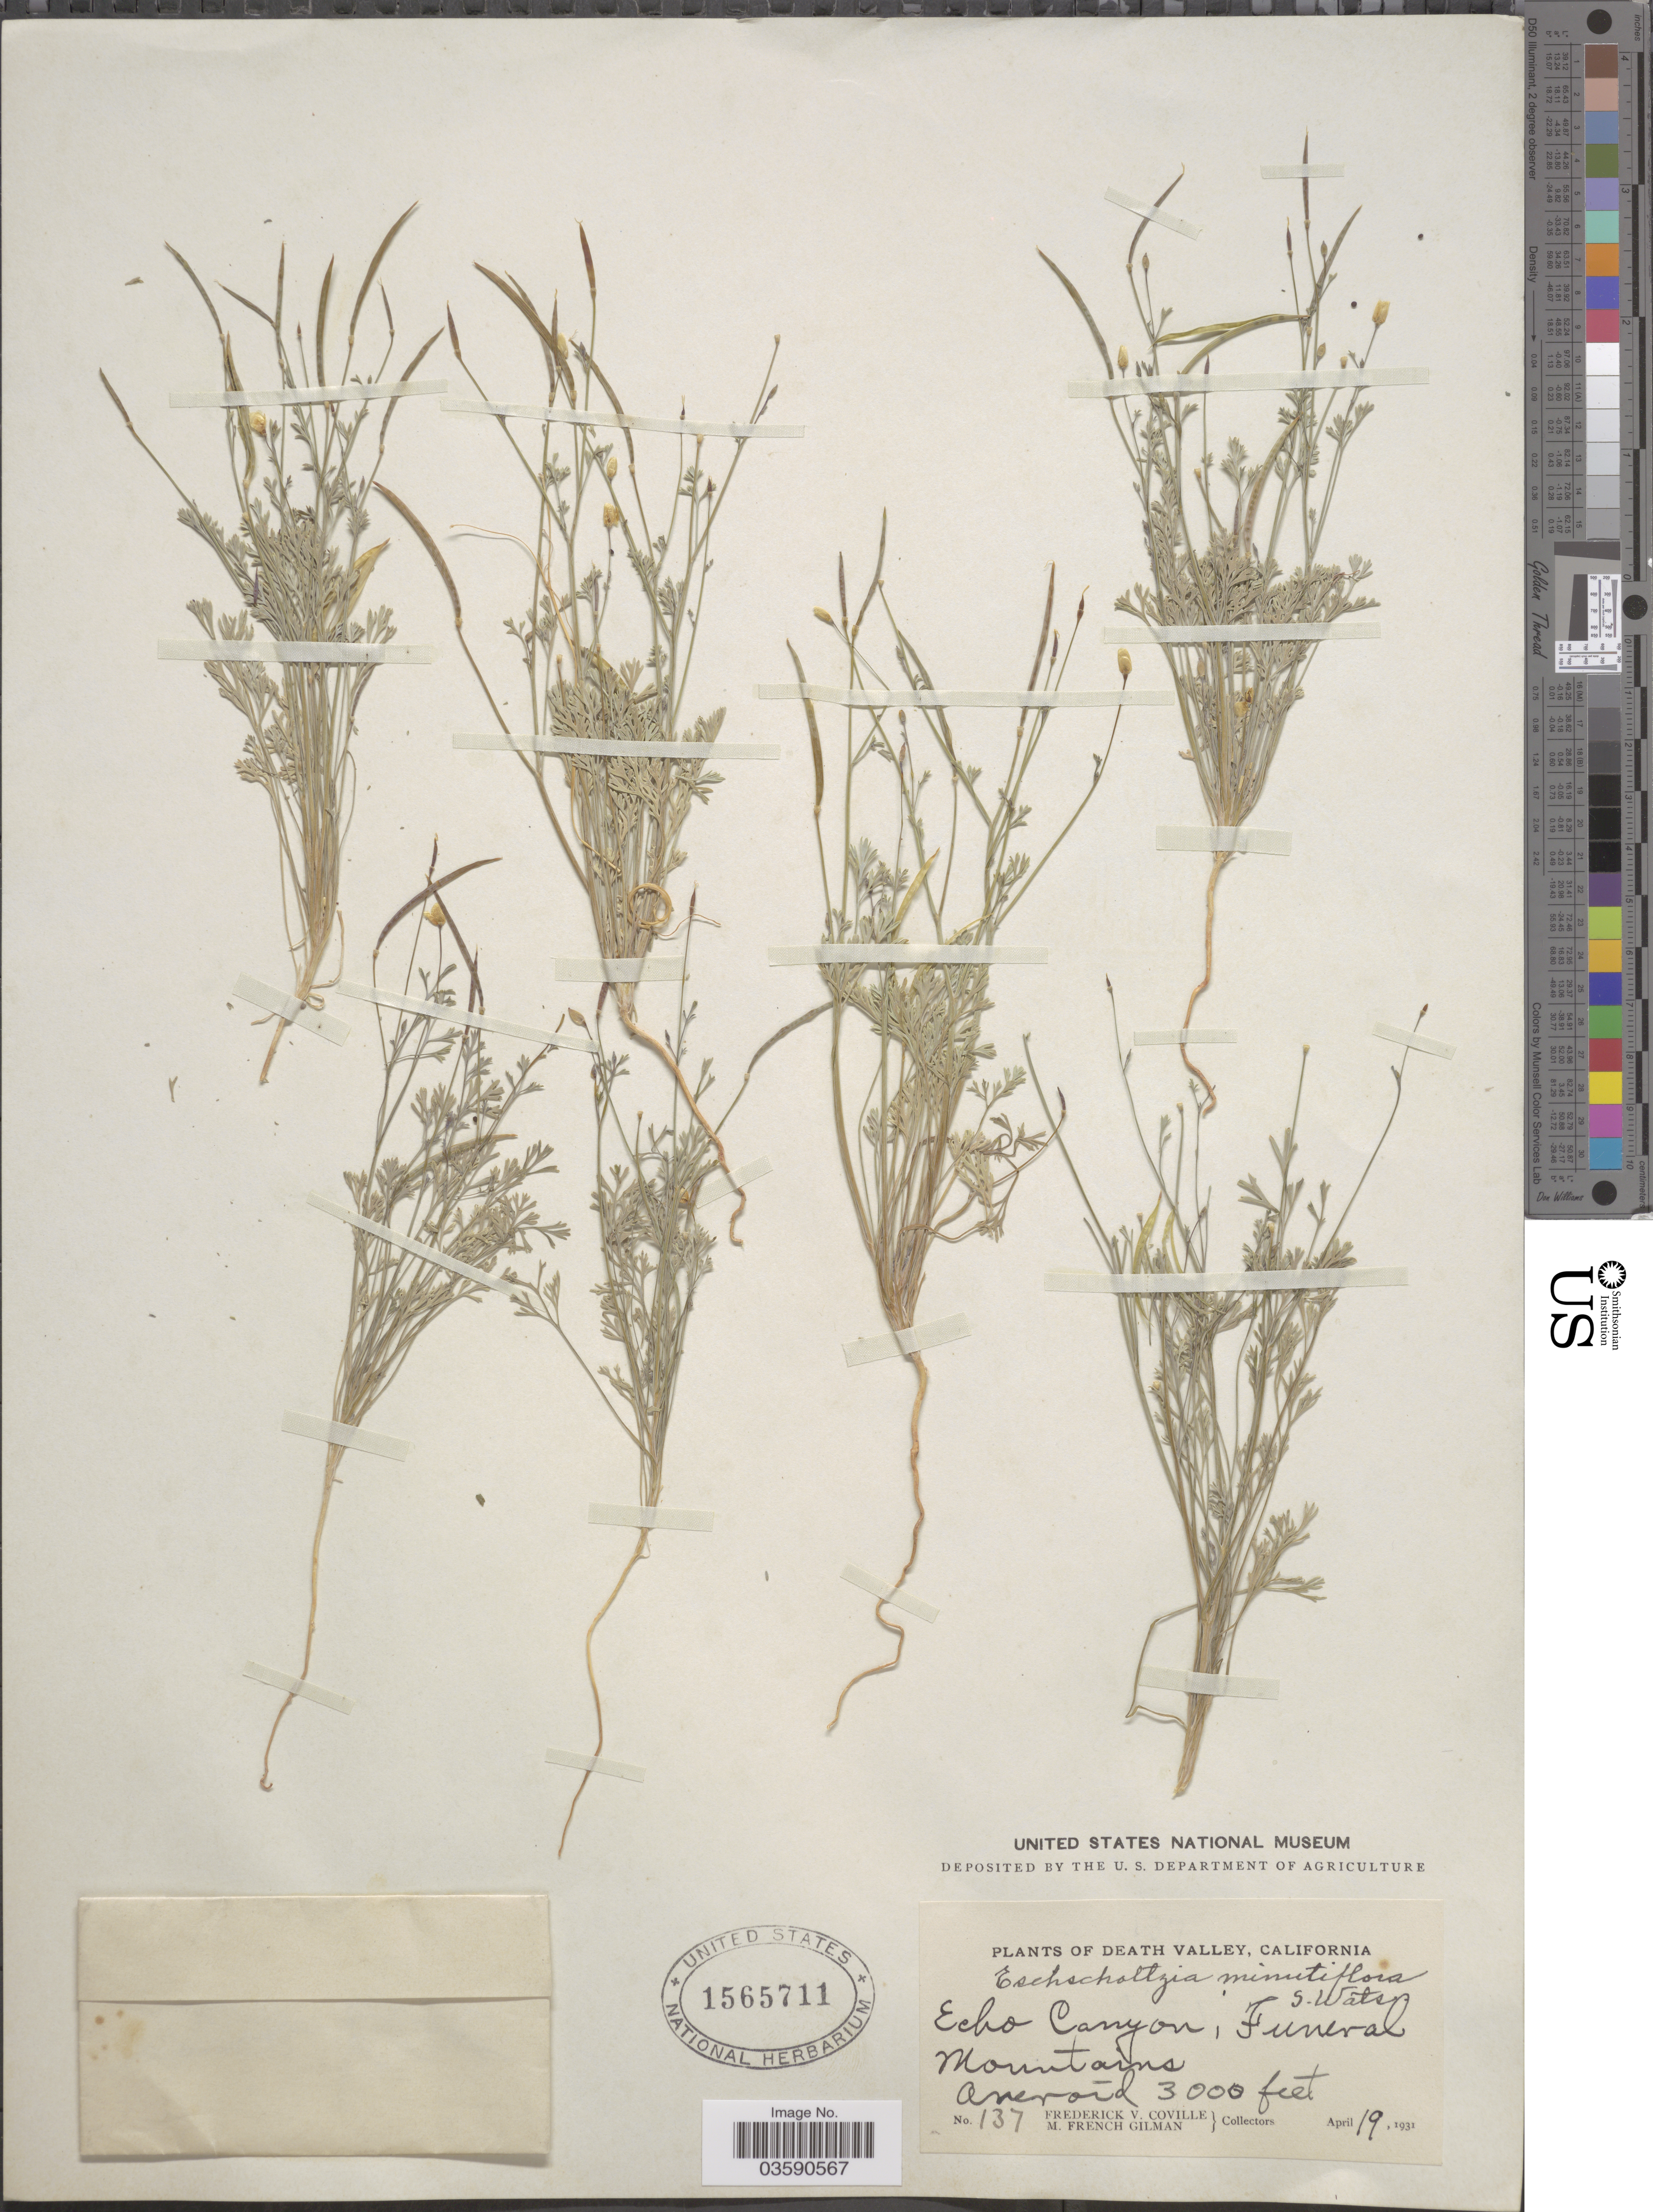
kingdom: Plantae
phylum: Tracheophyta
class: Magnoliopsida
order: Ranunculales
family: Papaveraceae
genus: Eschscholzia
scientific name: Eschscholzia minutiflora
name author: S. Watson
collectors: F. V. Coville & M. F. Gilman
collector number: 137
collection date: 1931-04-19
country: United States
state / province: California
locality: Death Valley. Echo Canyon, Funeral Mountains. Aneroid.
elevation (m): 914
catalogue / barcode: US 1565711